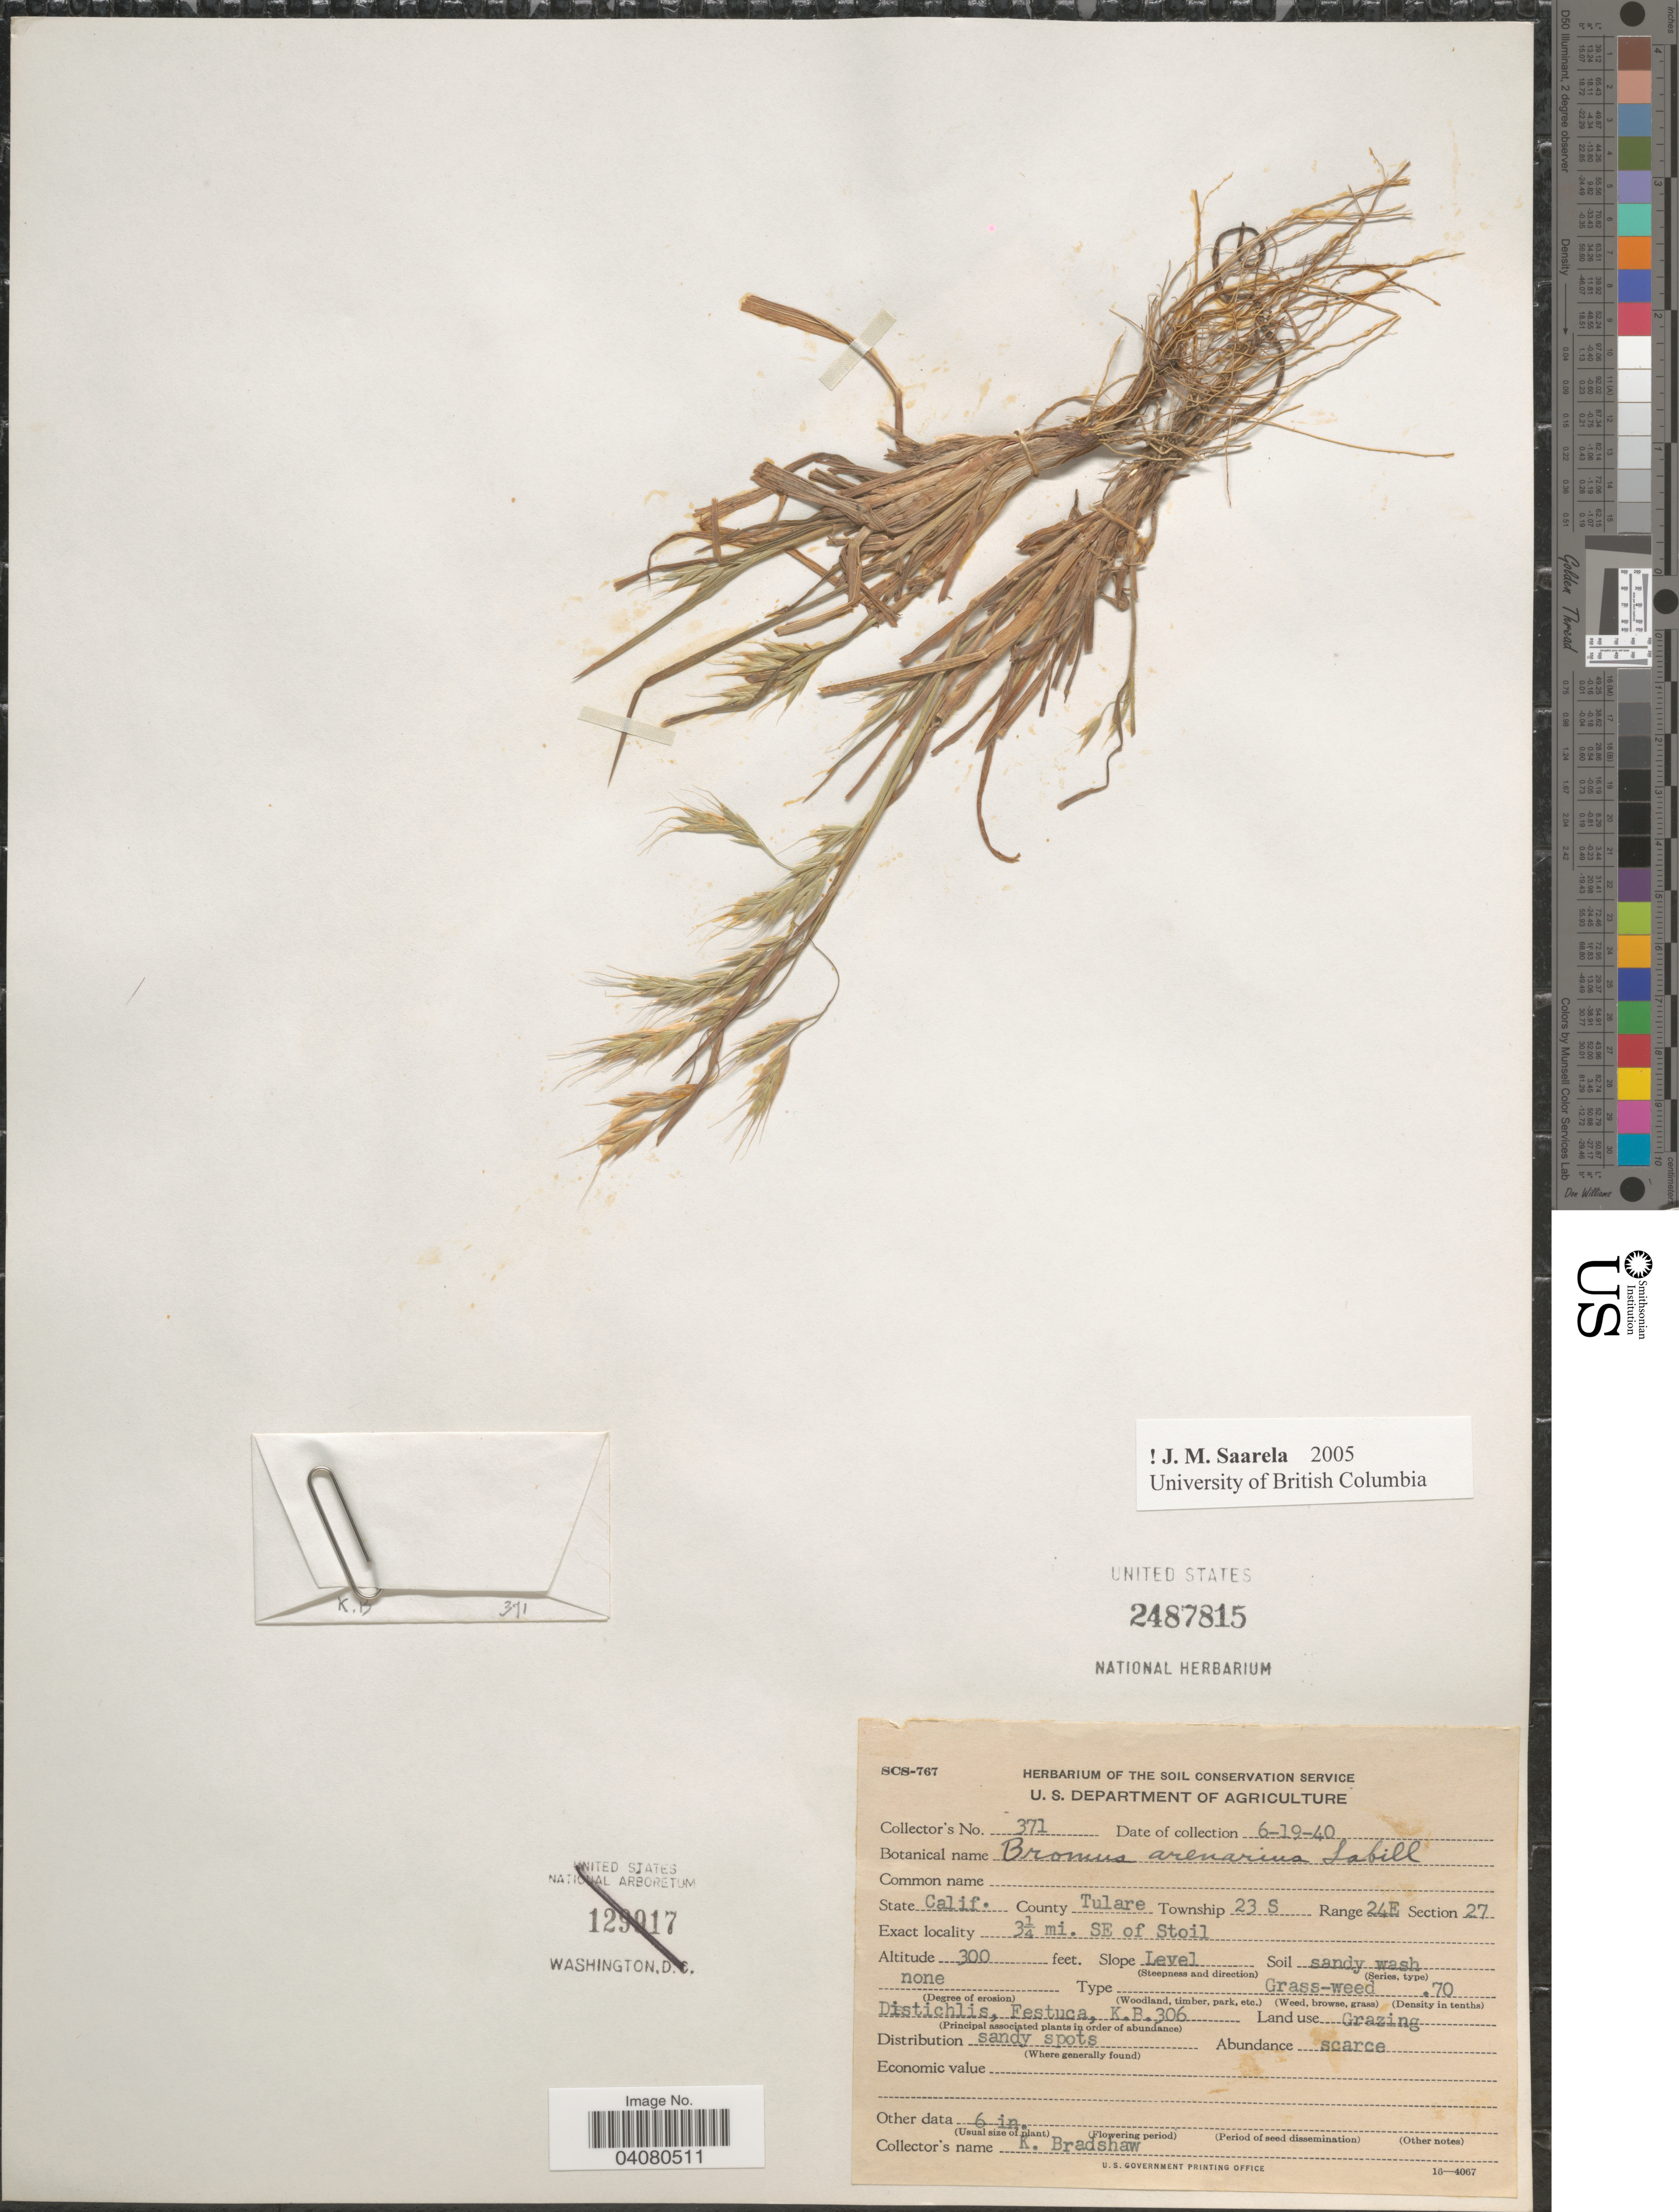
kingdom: Plantae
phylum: Tracheophyta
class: Liliopsida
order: Poales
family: Poaceae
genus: Bromus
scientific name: Bromus arizonicus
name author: (Shear) Stebbins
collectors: K. Bradshaw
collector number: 371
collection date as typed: Transcribed d/m/y: 19/6/40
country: United States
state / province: California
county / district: Tulare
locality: County Tulare. Township 23 S. Range 24E. Section 27. 3¼mi. SE of Stoil.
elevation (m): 91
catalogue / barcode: US 2487815